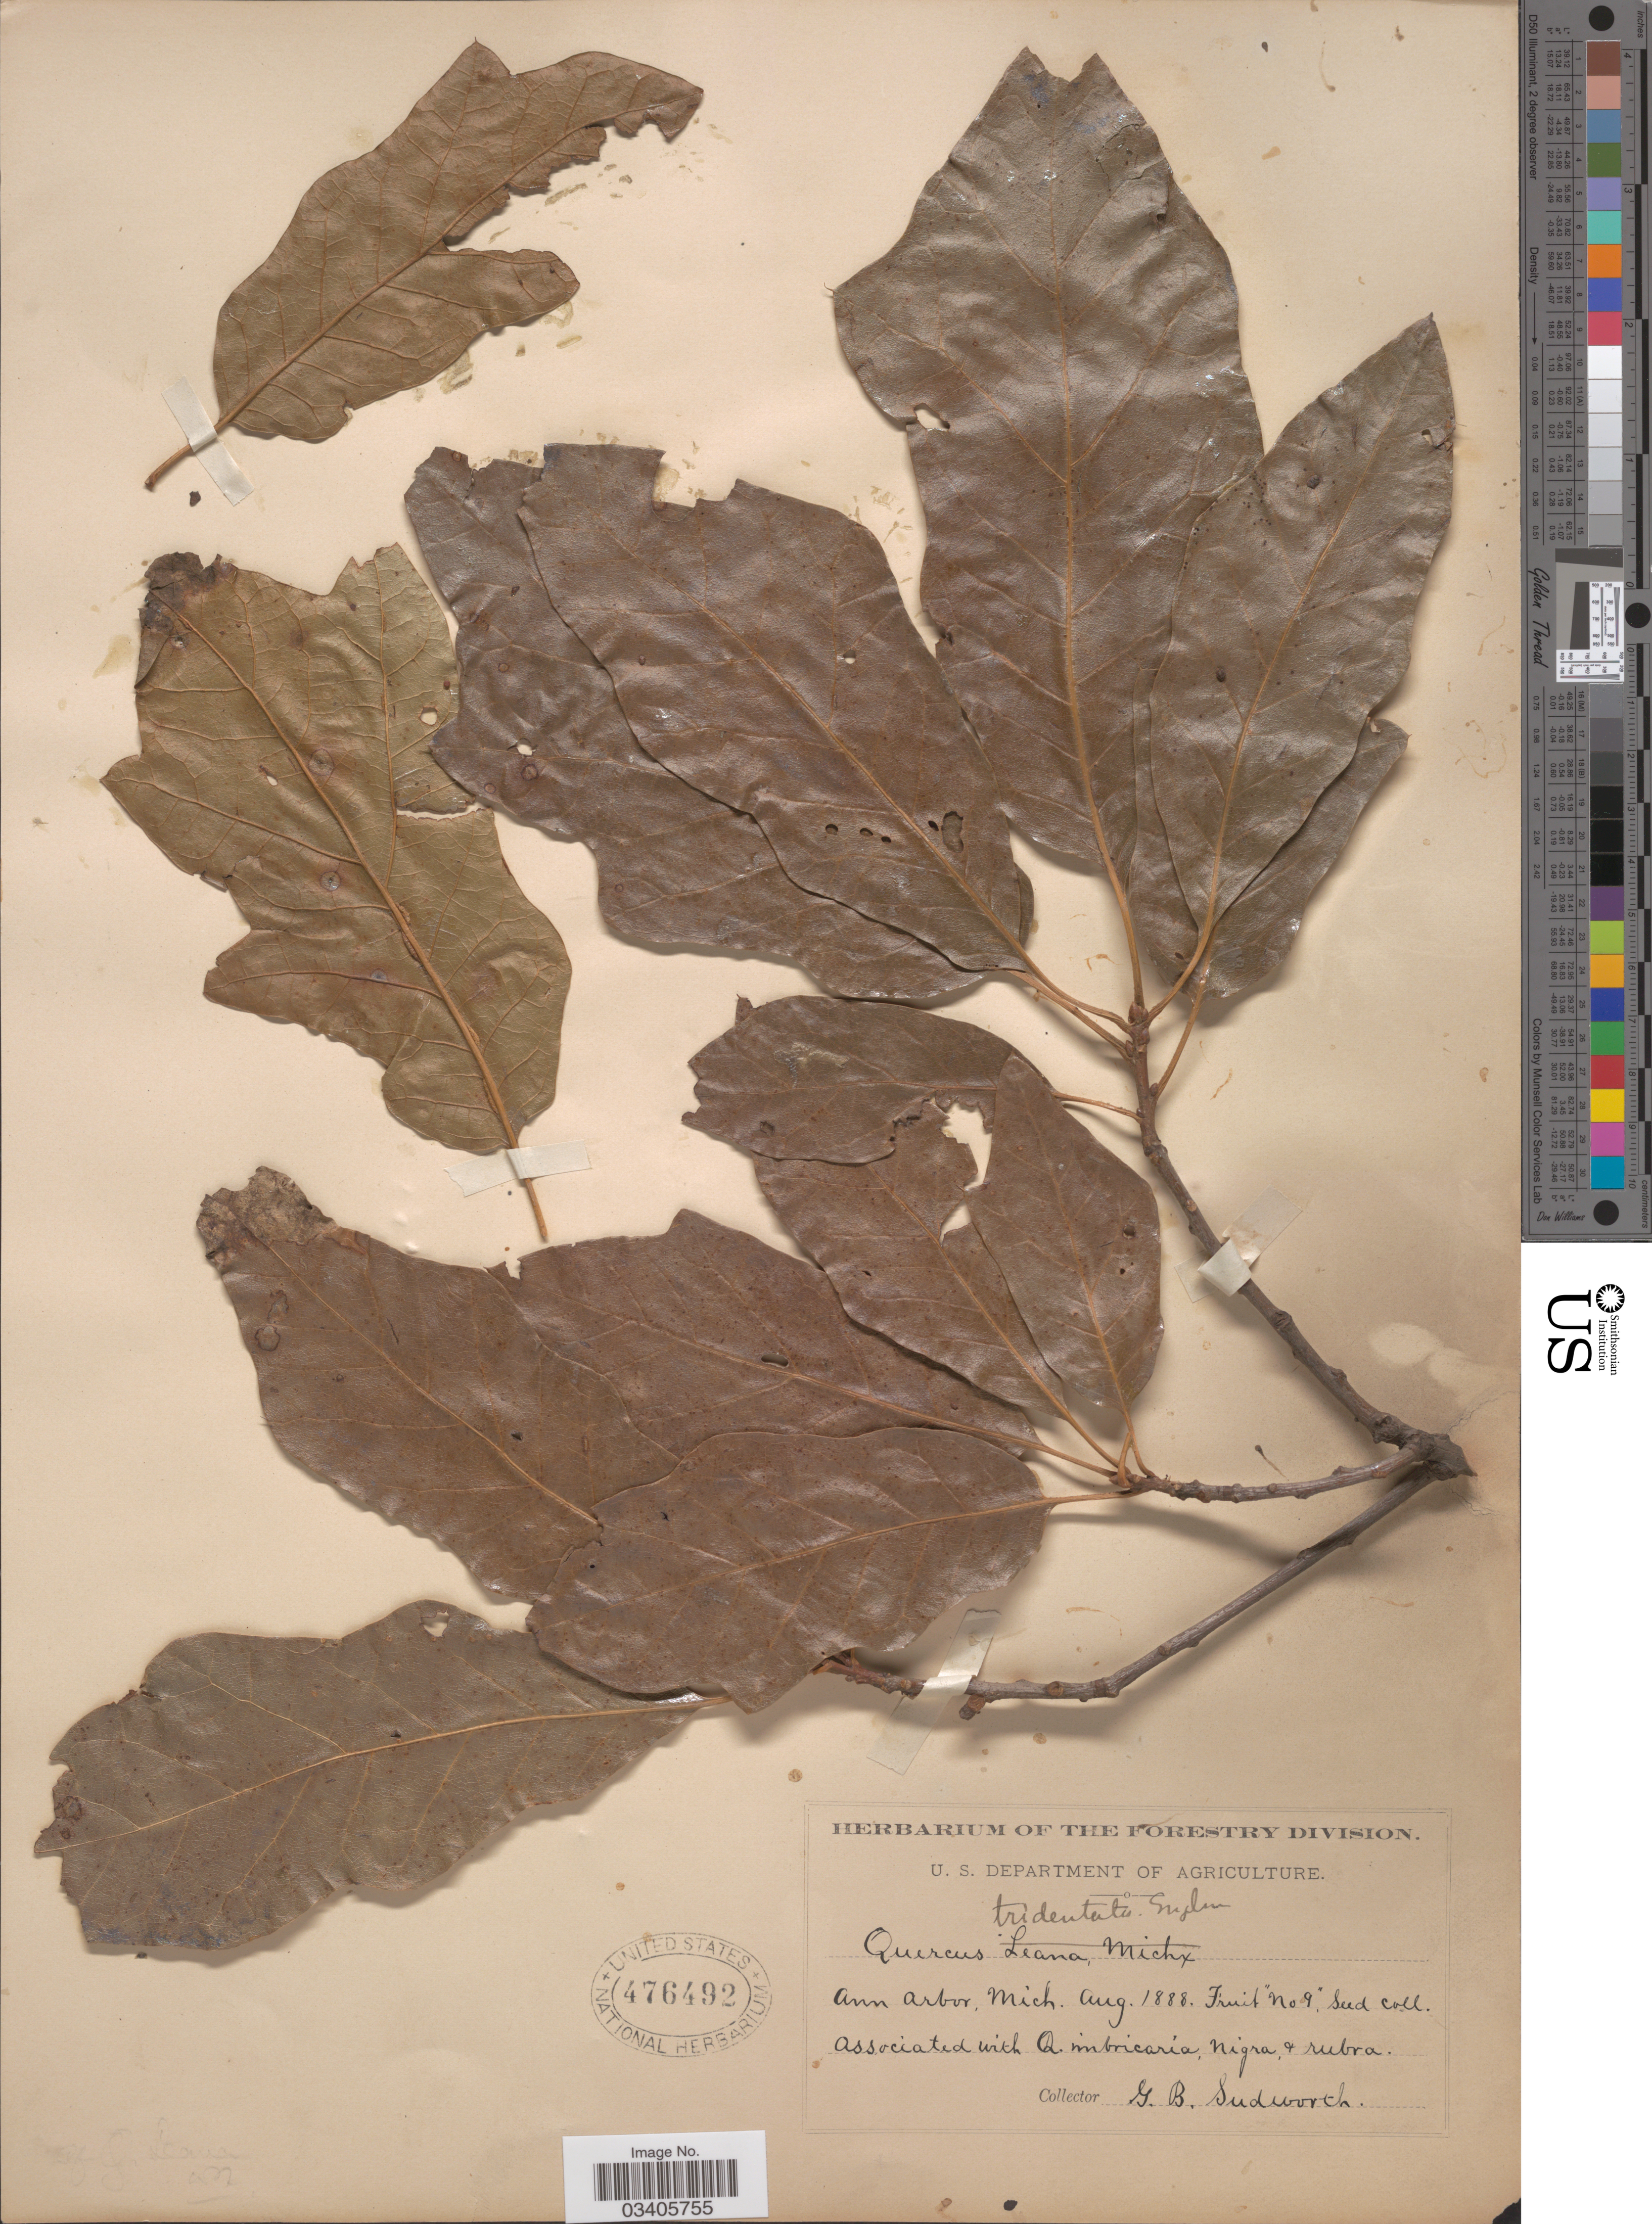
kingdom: Plantae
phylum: Tracheophyta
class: Magnoliopsida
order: Fagales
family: Fagaceae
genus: Quercus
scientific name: Quercus imbricaria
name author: Michx.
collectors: G. B. Sudworth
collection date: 1888-08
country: United States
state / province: Michigan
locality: Ann Arbor.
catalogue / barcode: US 476492